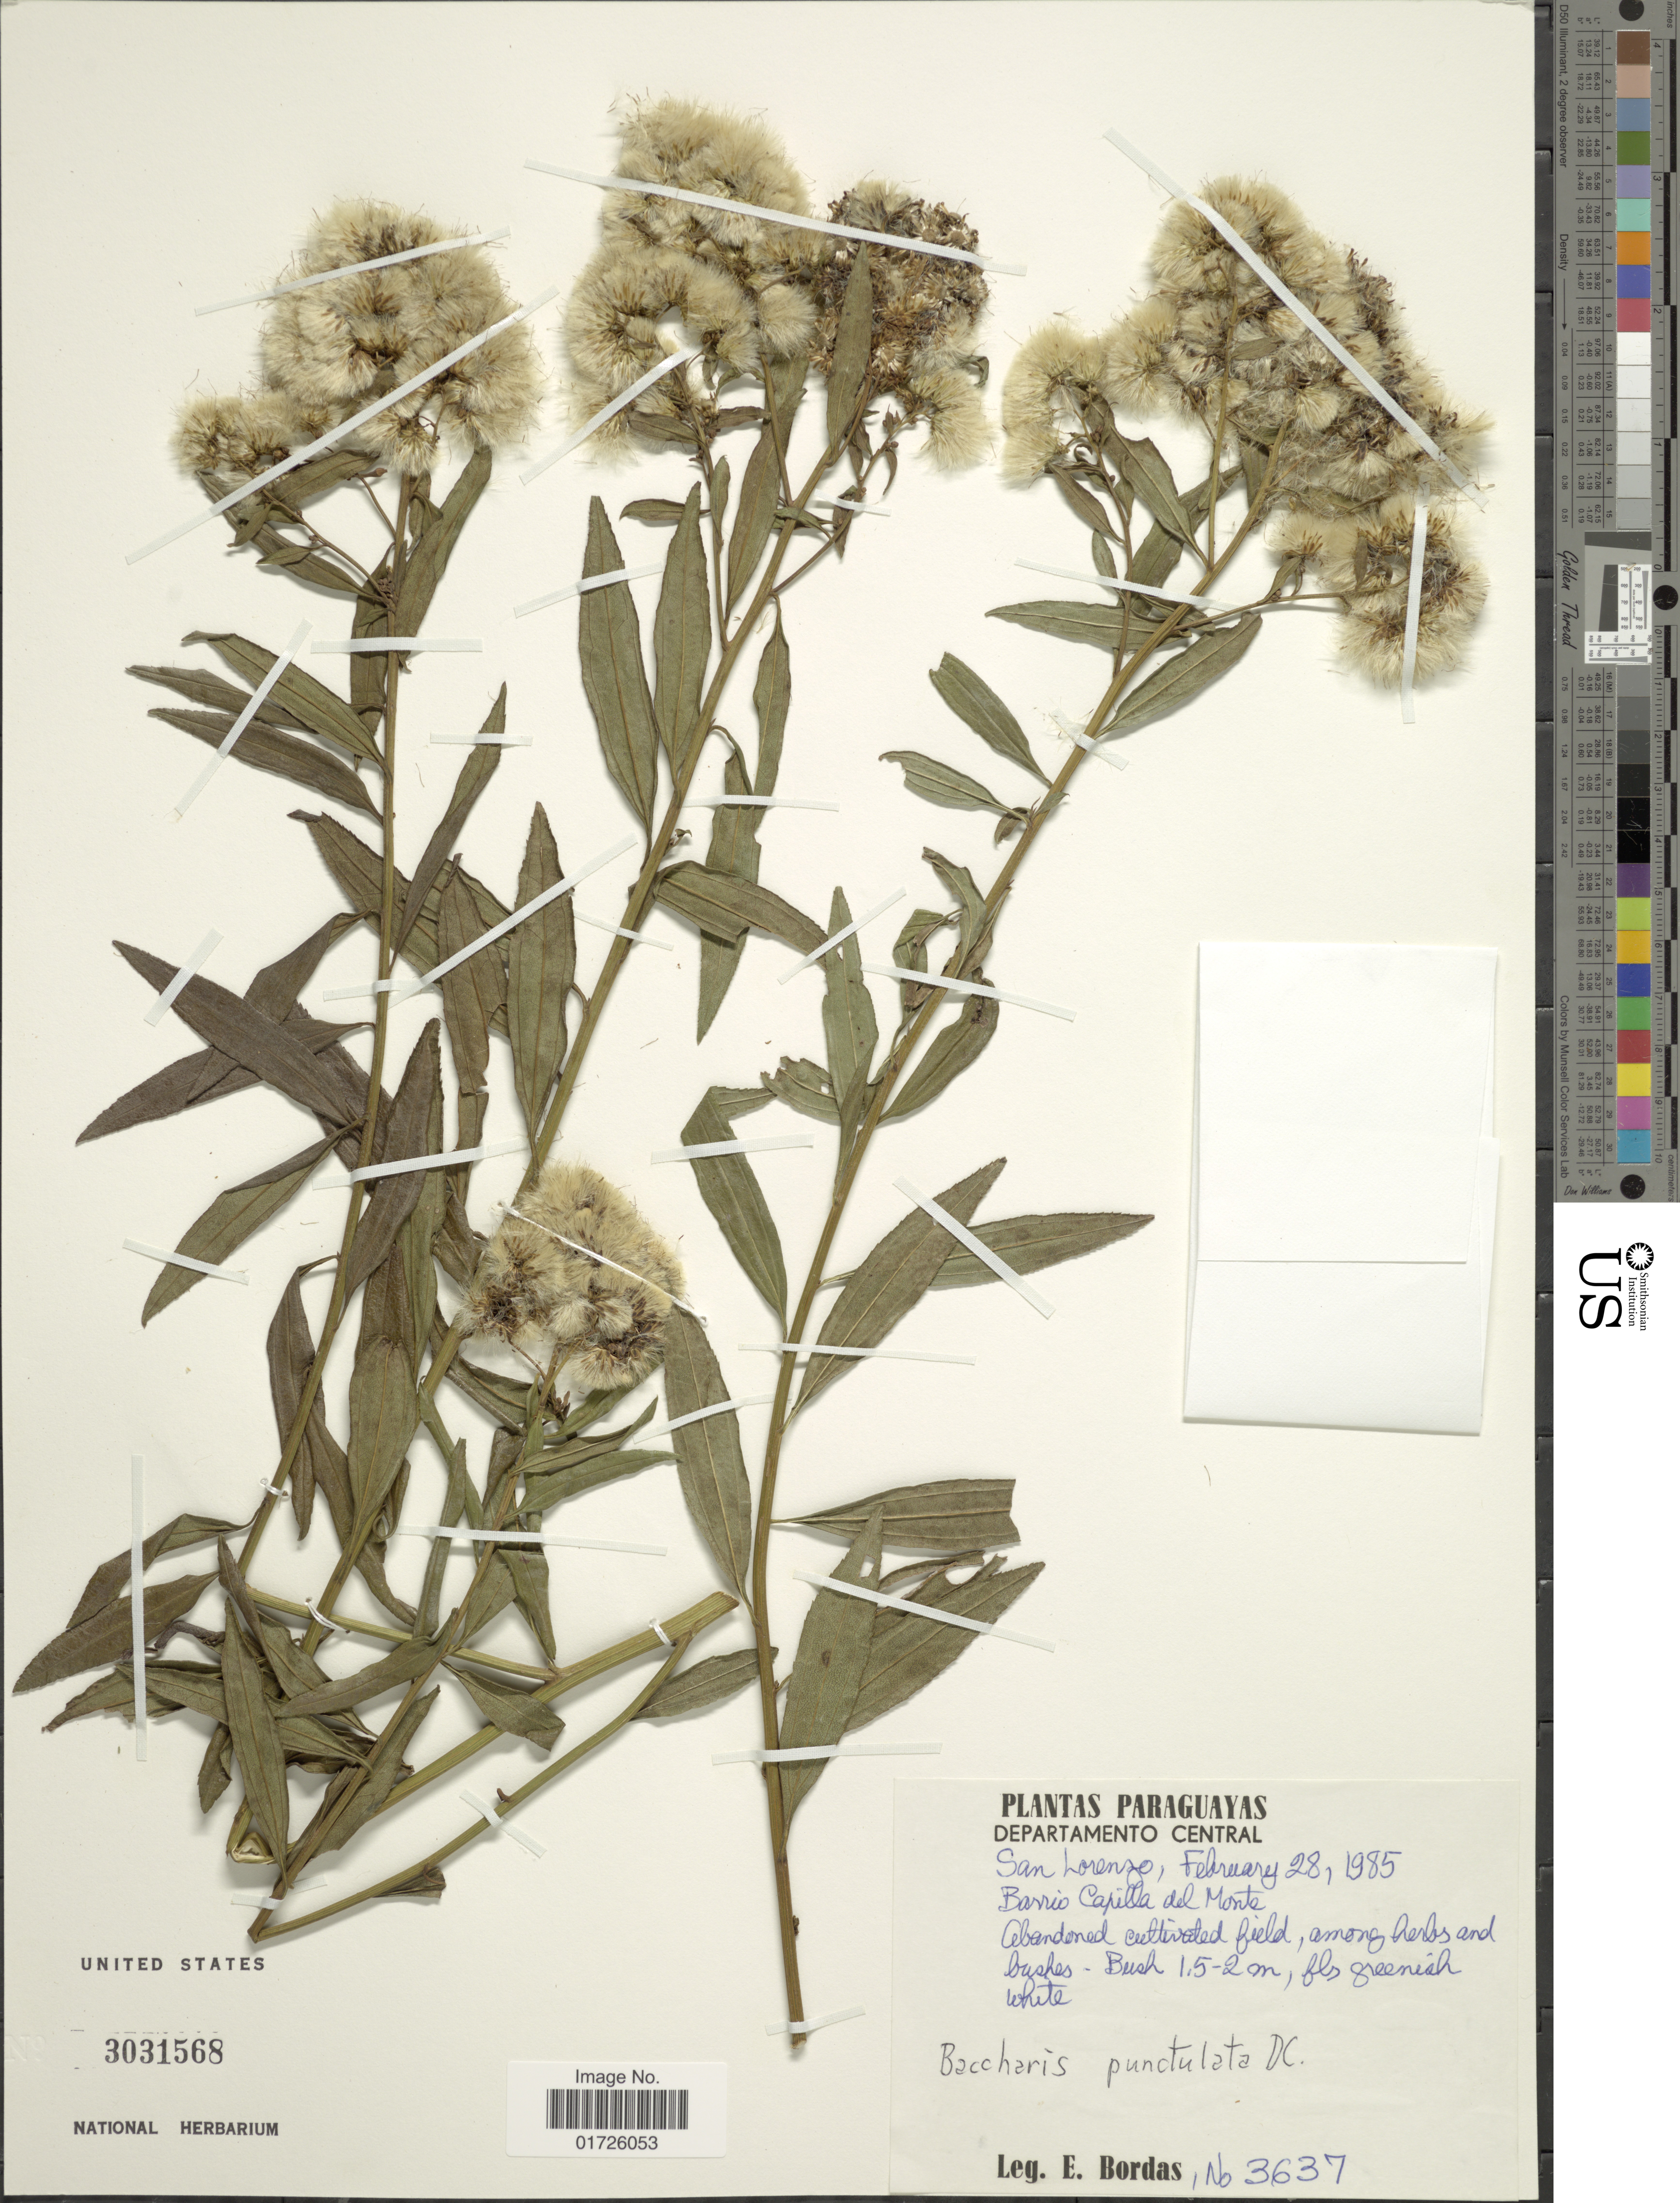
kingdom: Plantae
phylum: Tracheophyta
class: Magnoliopsida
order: Asterales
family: Asteraceae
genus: Baccharis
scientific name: Baccharis punctulata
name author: DC.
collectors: E. Bordas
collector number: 3637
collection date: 1985-02-28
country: Paraguay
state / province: Central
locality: Departamento Central. San Lorenzo. Barrio Carilla del Monte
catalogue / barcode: US 3031568